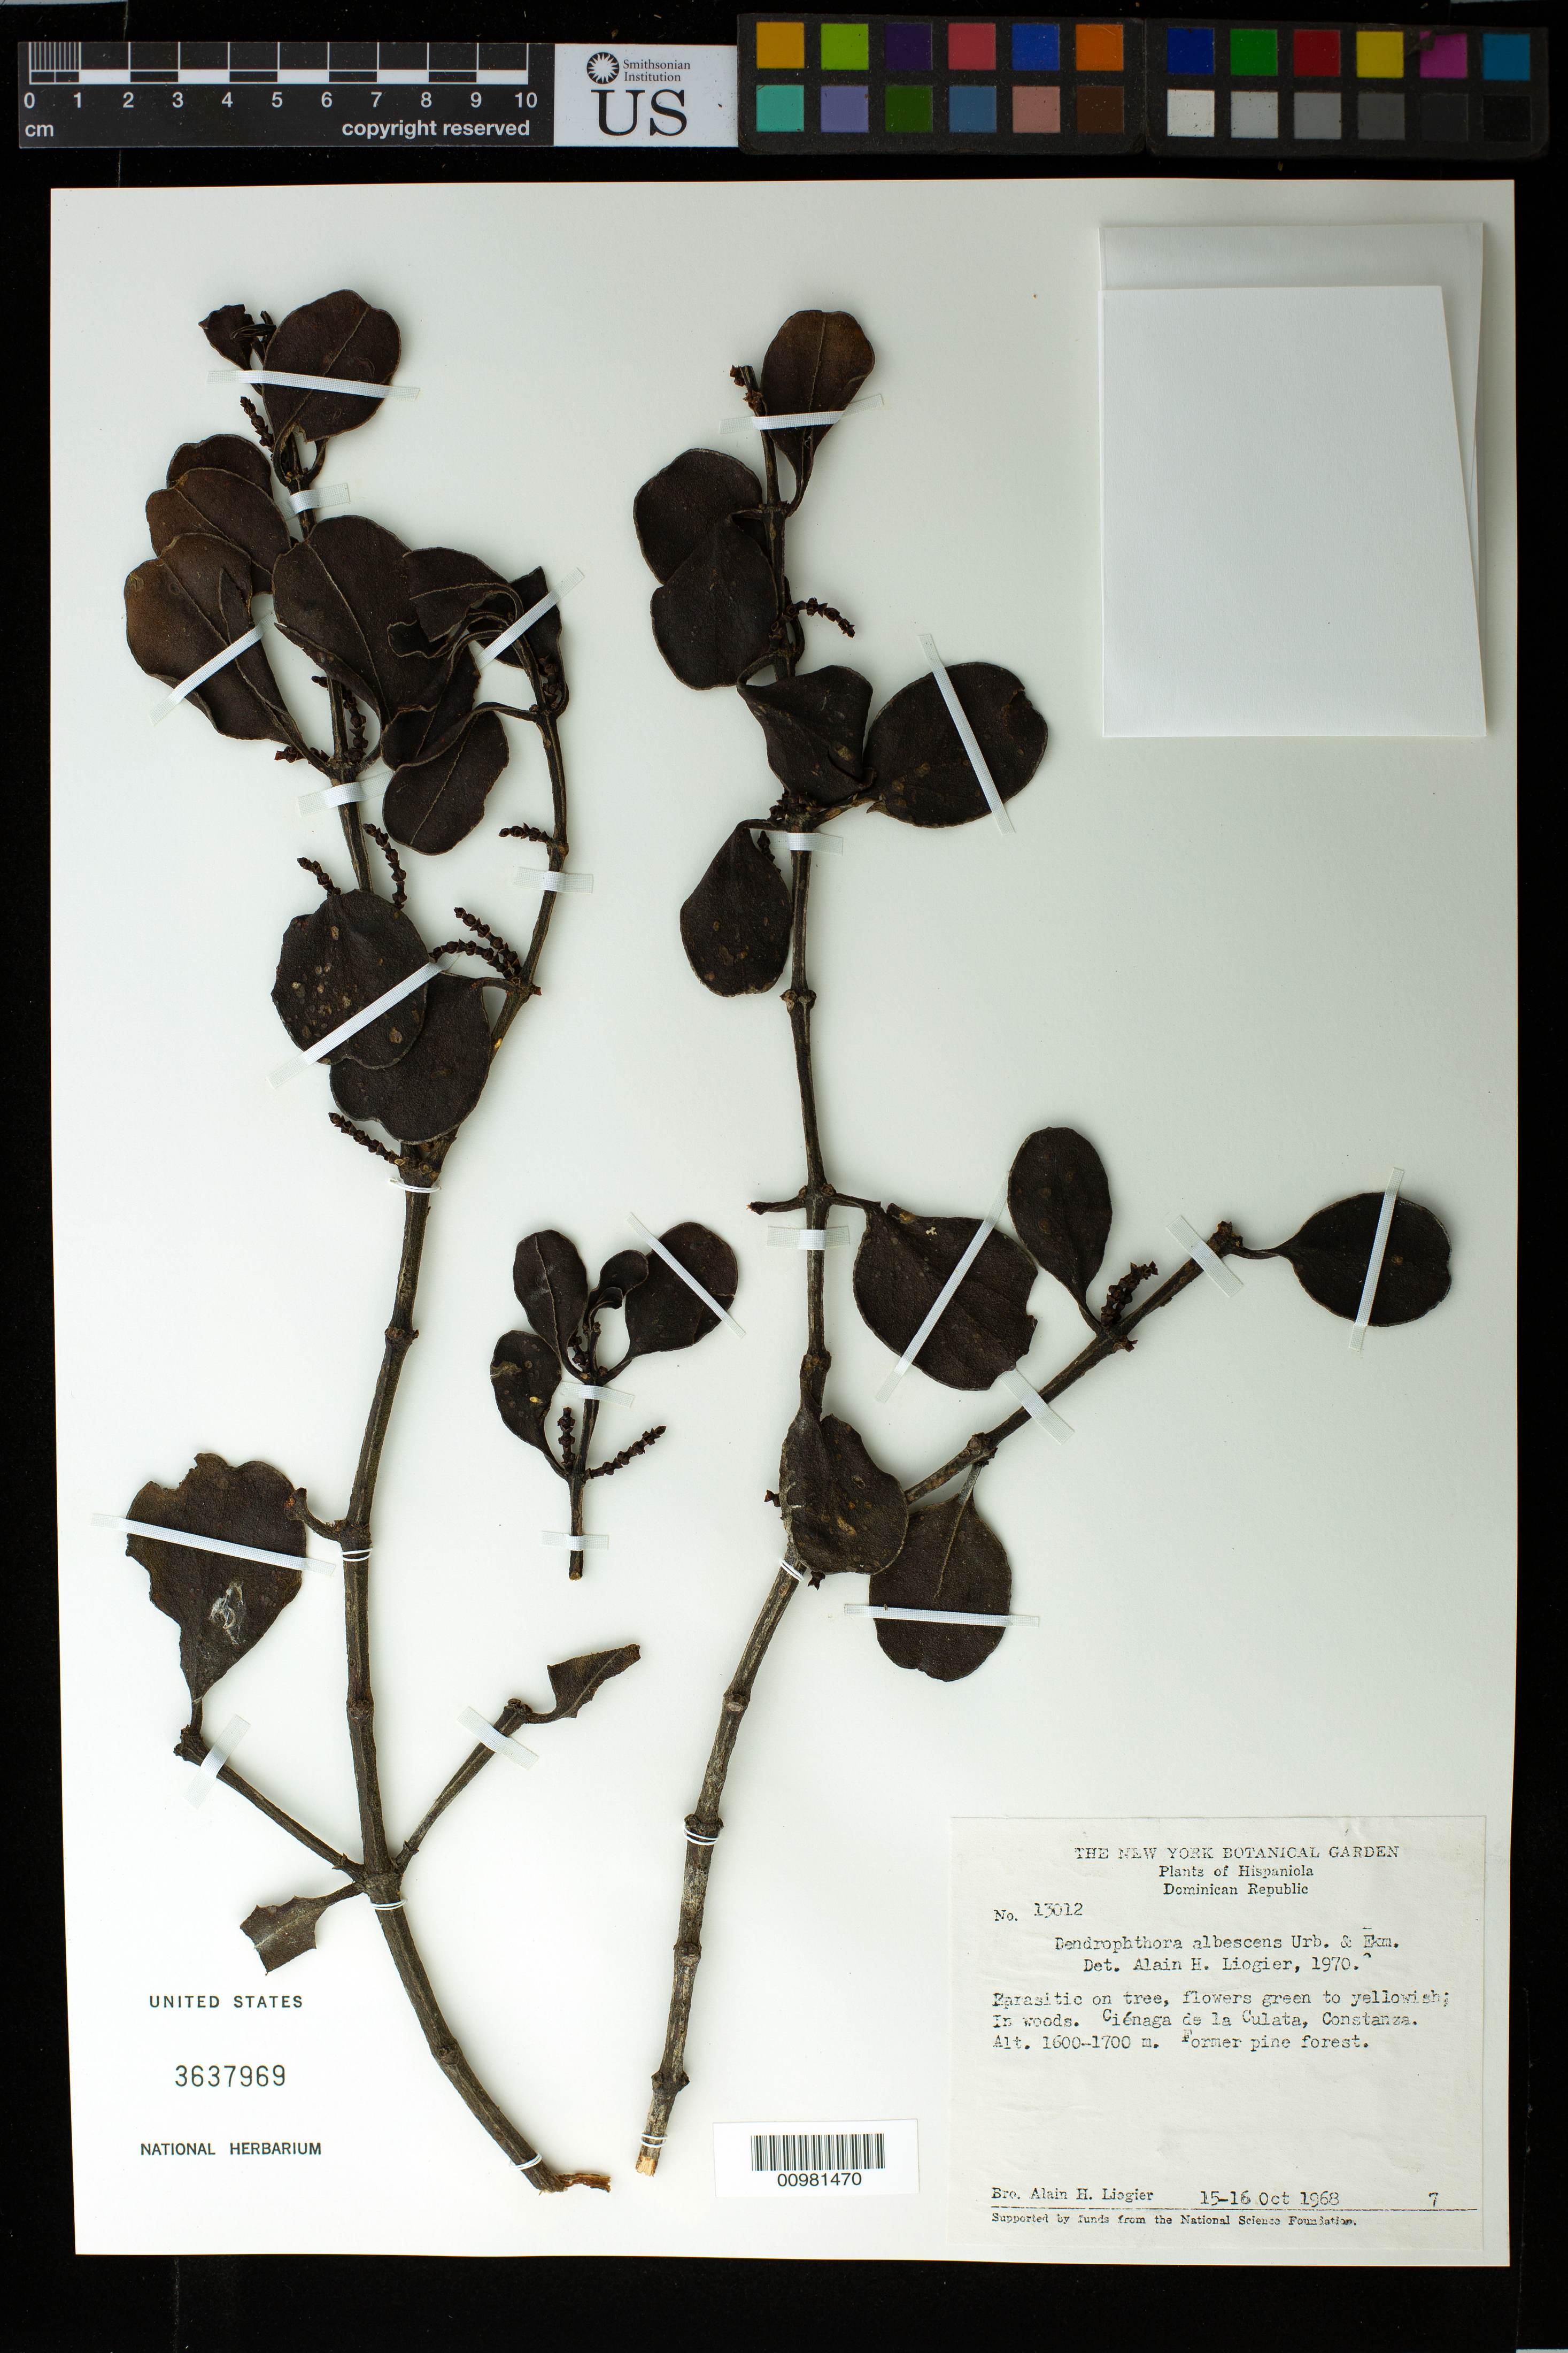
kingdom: Plantae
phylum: Tracheophyta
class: Magnoliopsida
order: Santalales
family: Viscaceae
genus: Dendrophthora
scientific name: Dendrophthora tetrastachya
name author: (C. Wright ex Griseb.) Urb.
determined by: Caraballo-Ortiz, Marcos A., (MISS), University of Mississippi (UNITED STATES)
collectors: A. H. Liogier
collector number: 13012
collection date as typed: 15 Oct 1968 to 16 Oct 1968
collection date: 1968-10-15/1968-10-16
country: Dominican Republic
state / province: La Vega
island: Hispaniola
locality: Ciénaga de la Culata, Constanza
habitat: In woods, former pine forest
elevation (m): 1600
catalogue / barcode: US 3637969